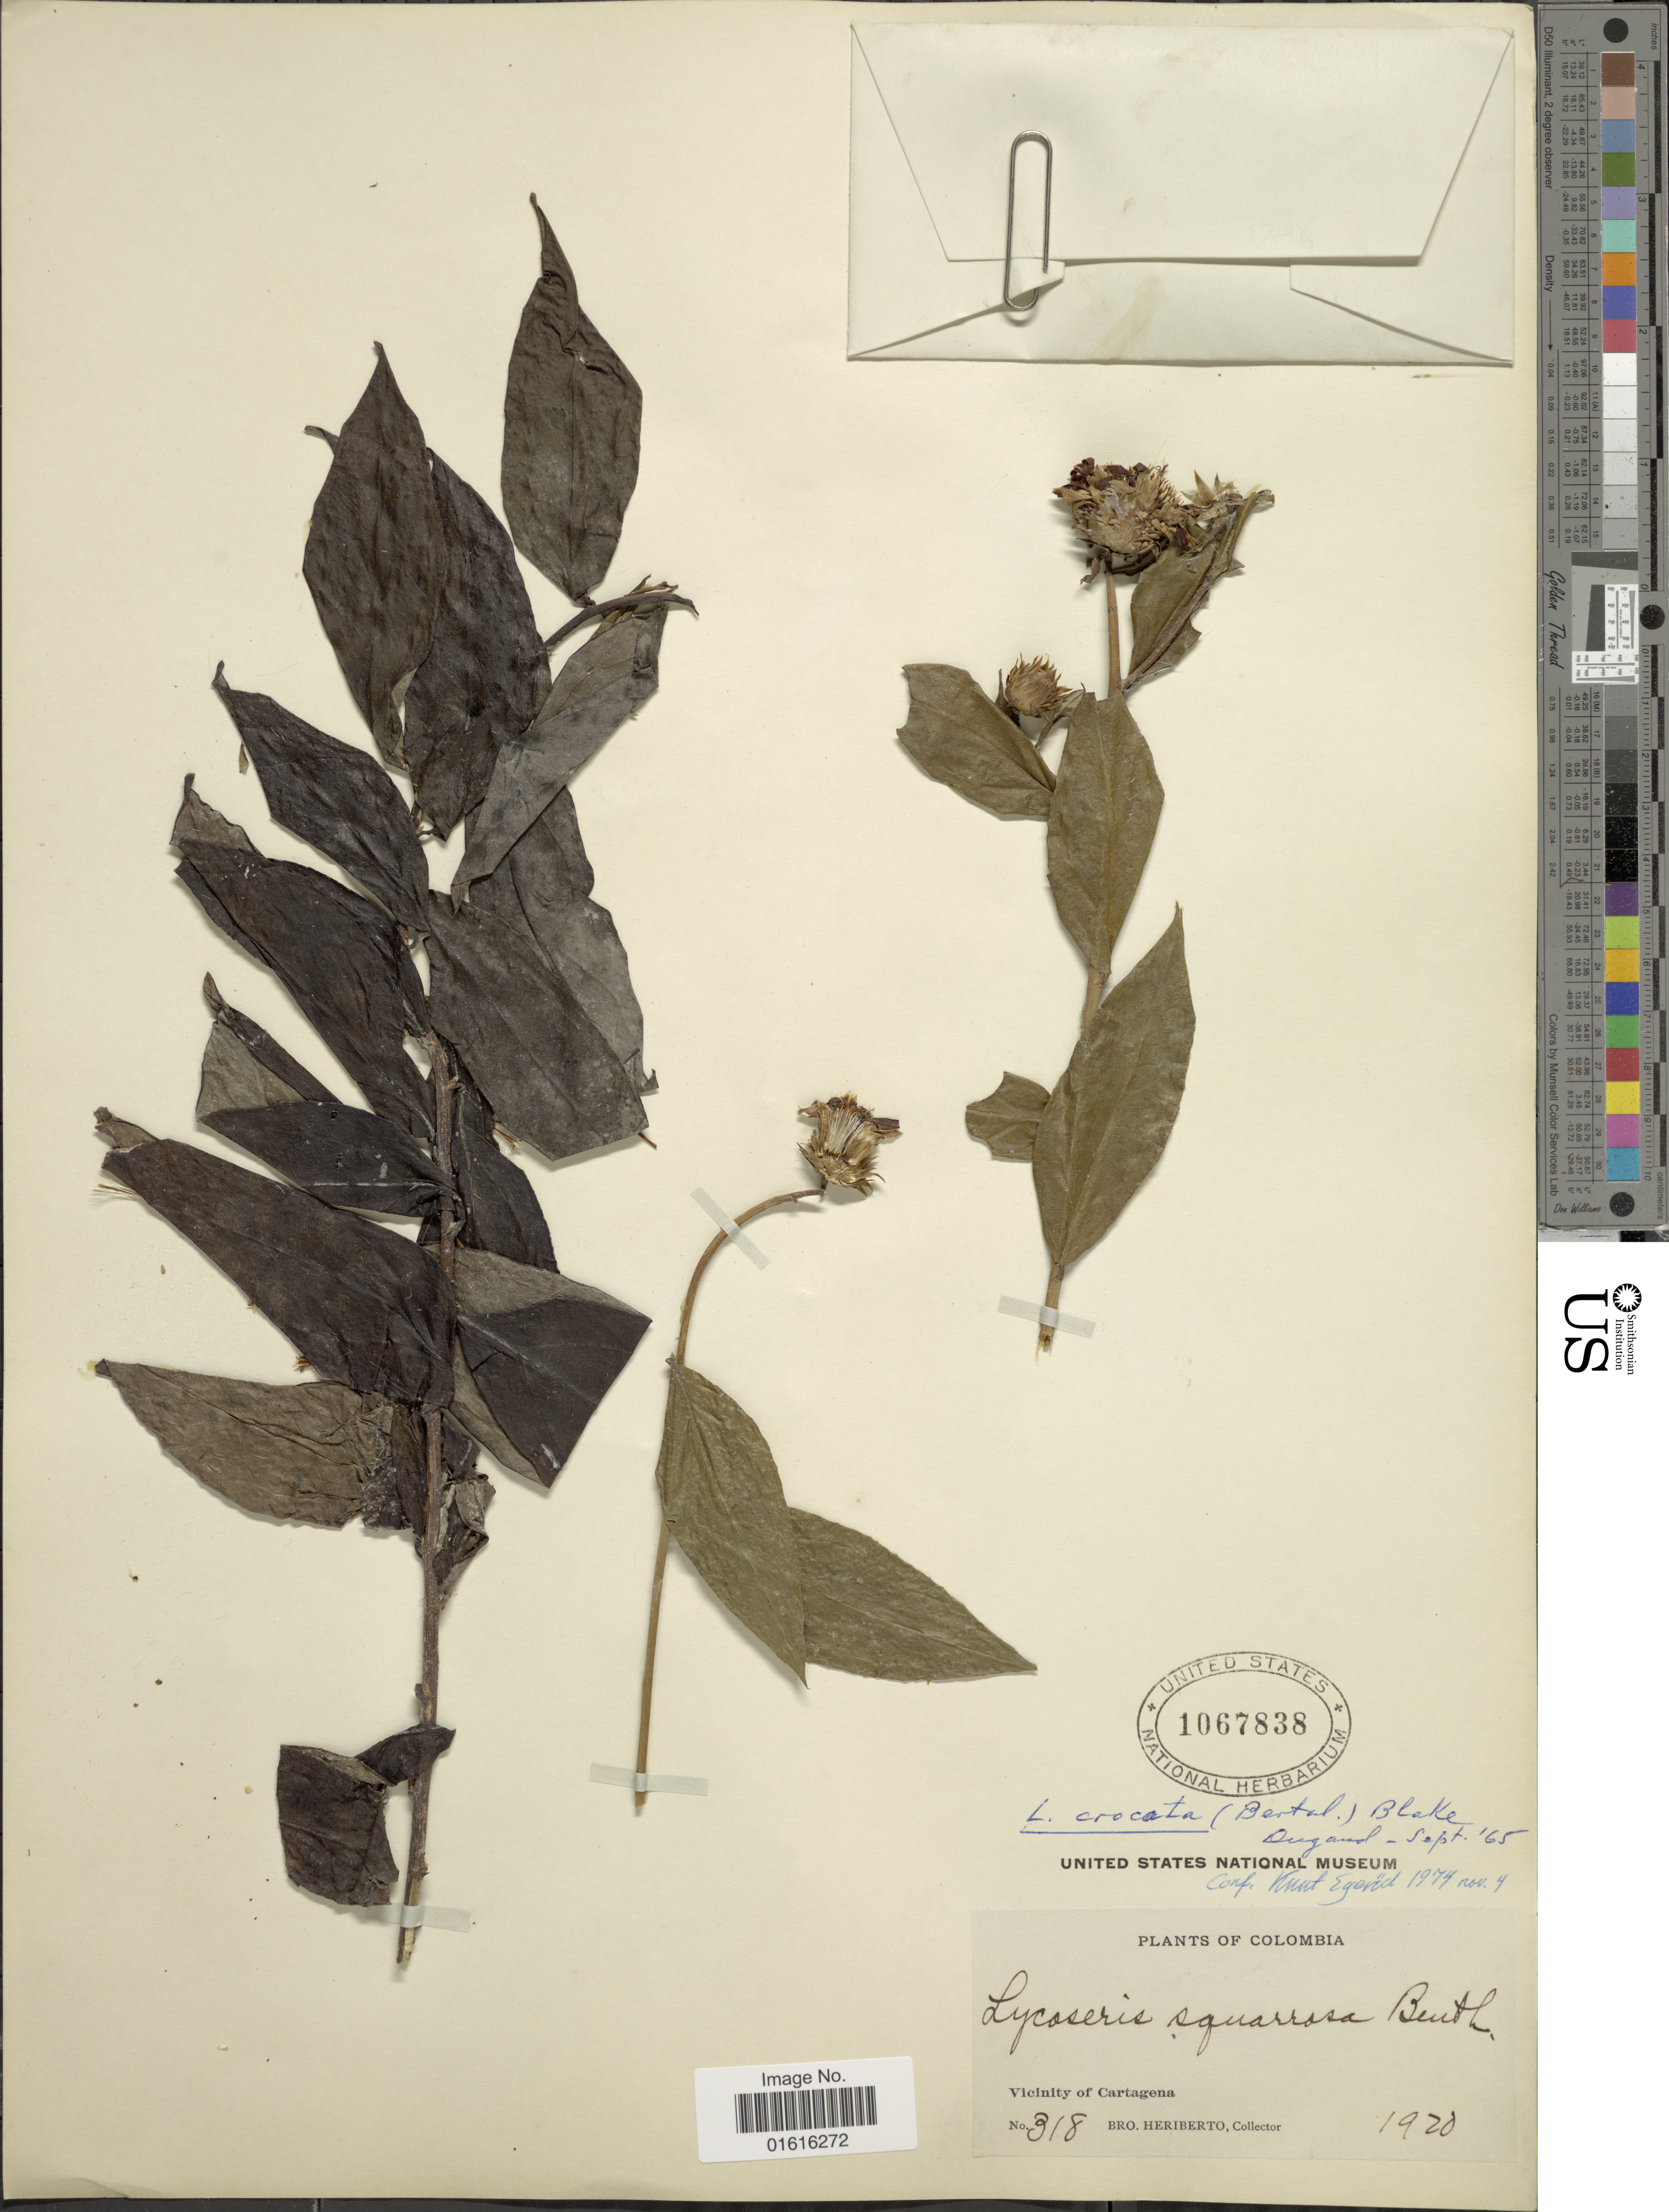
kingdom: Plantae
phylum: Tracheophyta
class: Magnoliopsida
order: Asterales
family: Asteraceae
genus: Lycoseris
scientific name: Lycoseris crocata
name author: S.F. Blake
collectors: B. Heriberto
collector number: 318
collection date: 1920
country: Colombia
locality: Vicinity of Cartagena.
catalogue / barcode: US 1067838